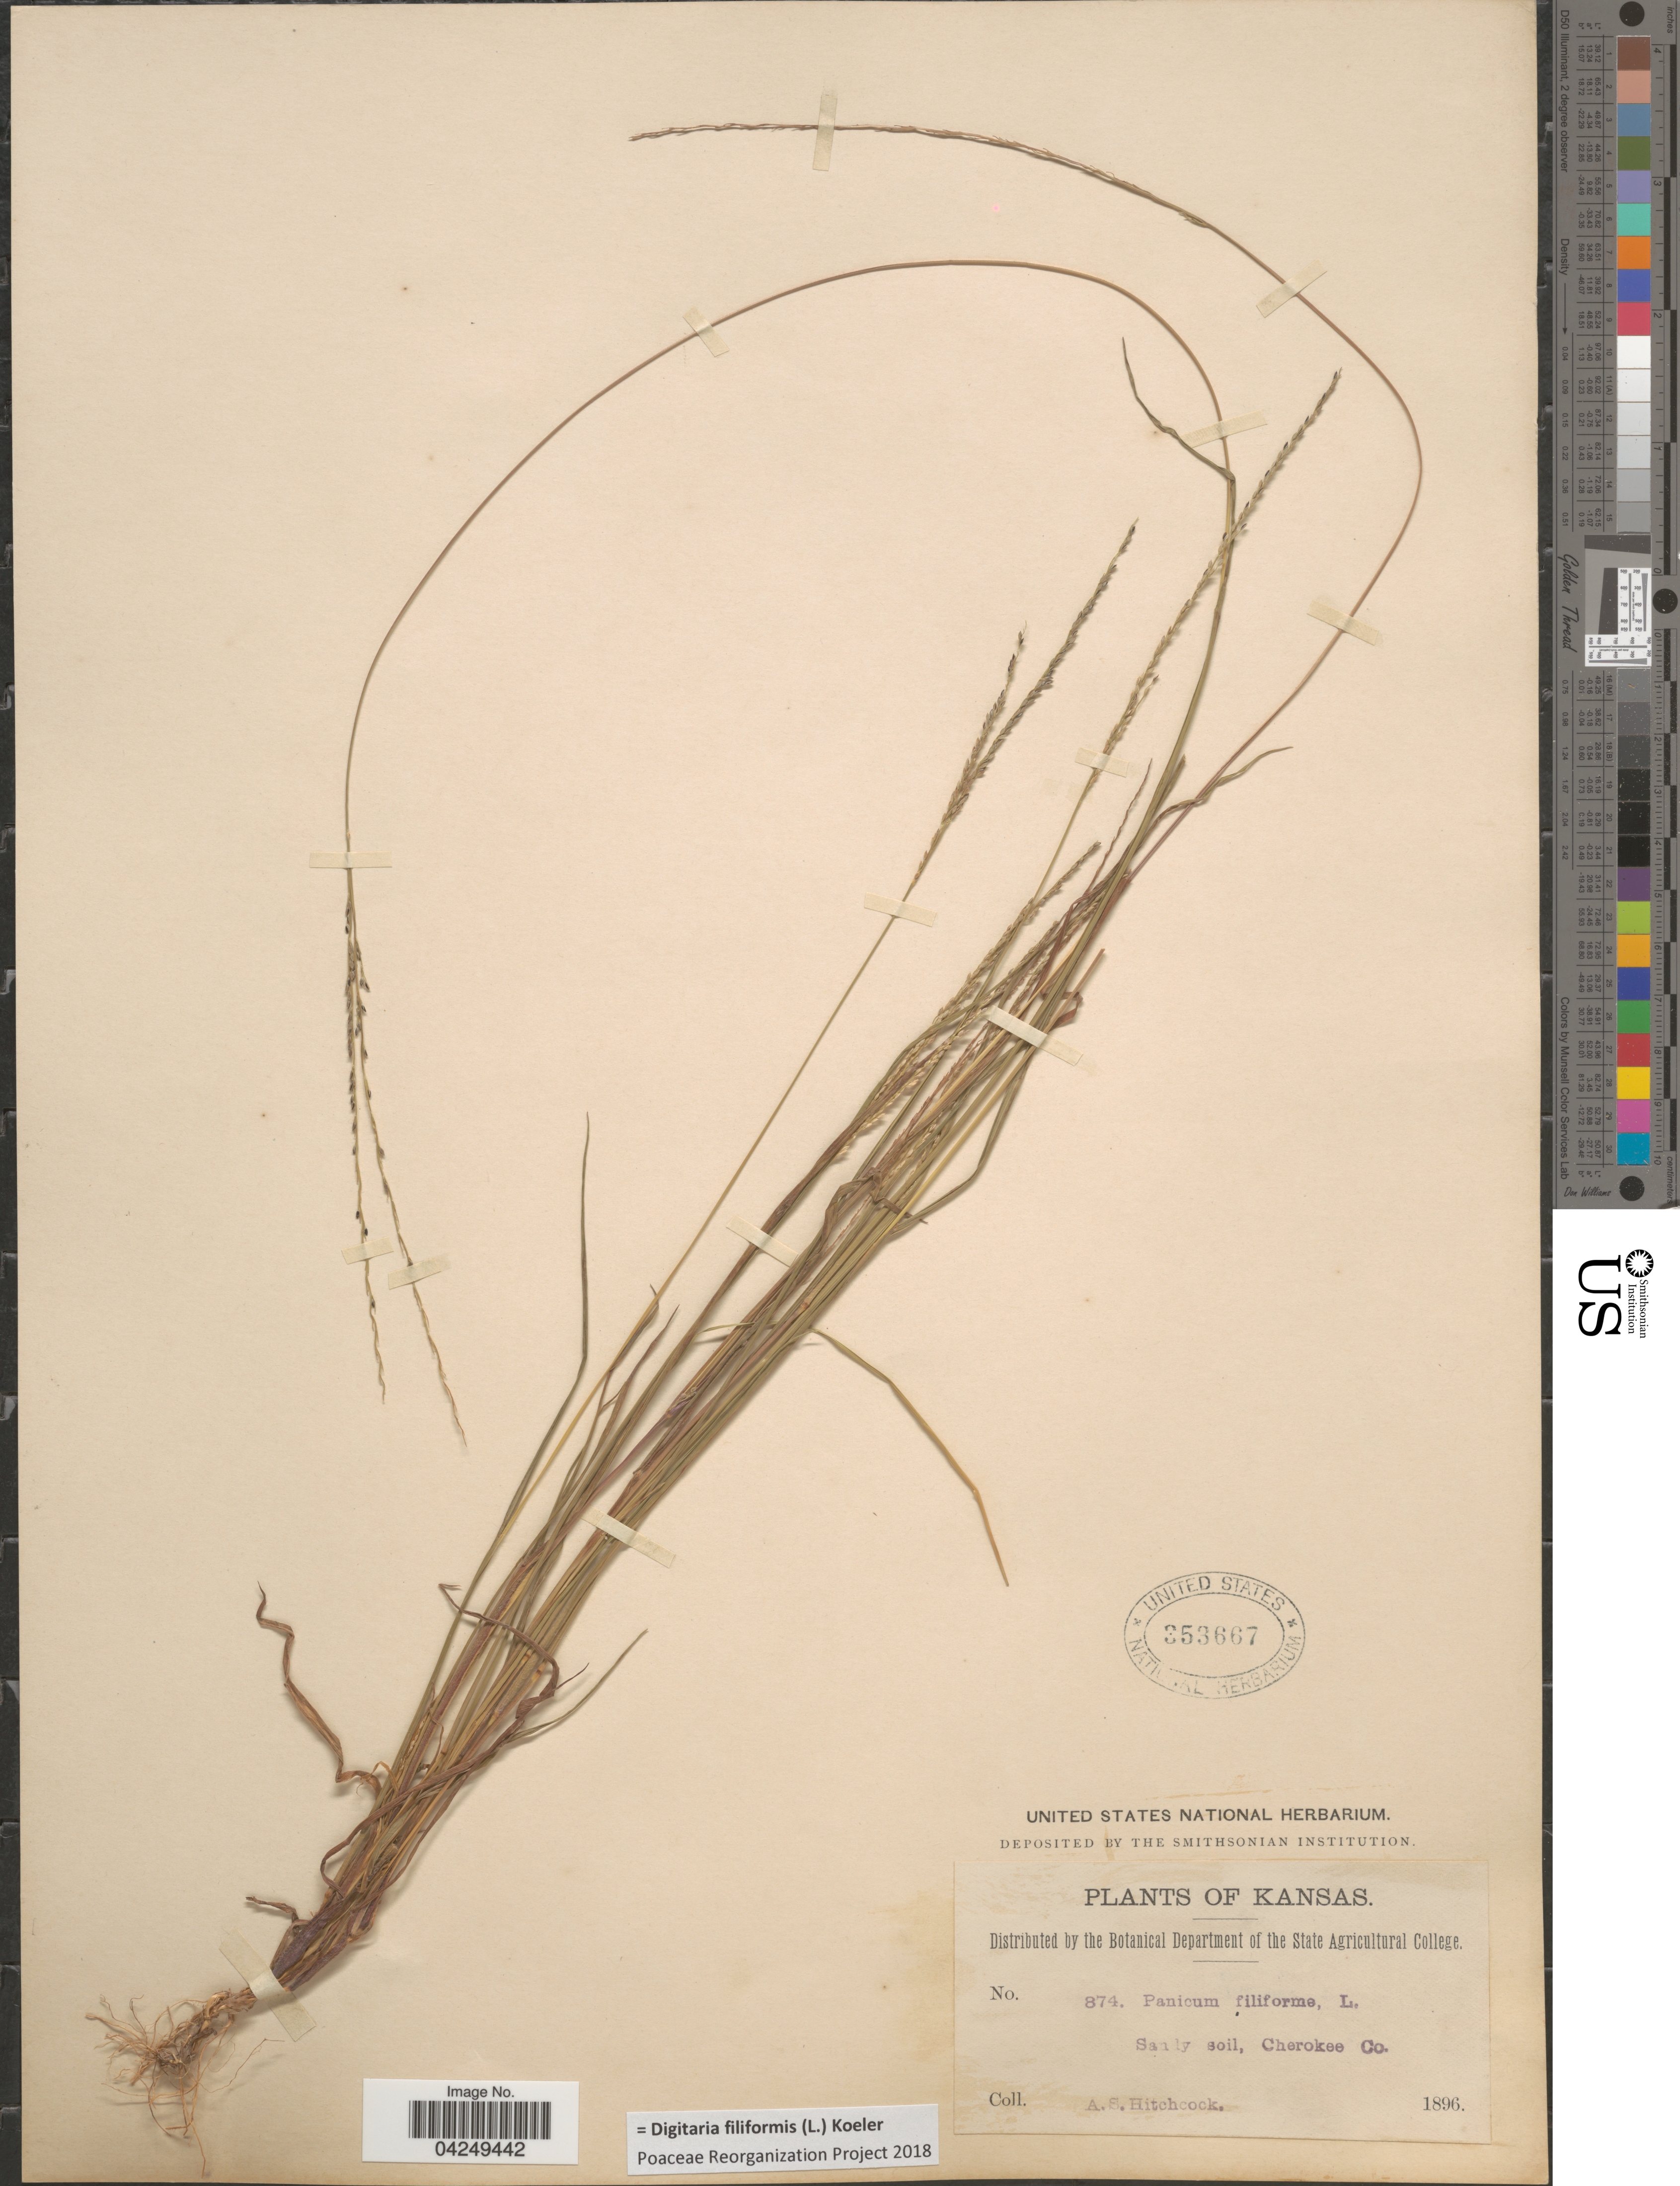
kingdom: Plantae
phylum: Tracheophyta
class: Liliopsida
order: Poales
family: Poaceae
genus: Digitaria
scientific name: Digitaria filiformis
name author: (L.) Koeler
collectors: A. S. Hitchcock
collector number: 874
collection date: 1896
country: United States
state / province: Kansas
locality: Sandy soil, Cherokee Co.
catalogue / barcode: US 353667